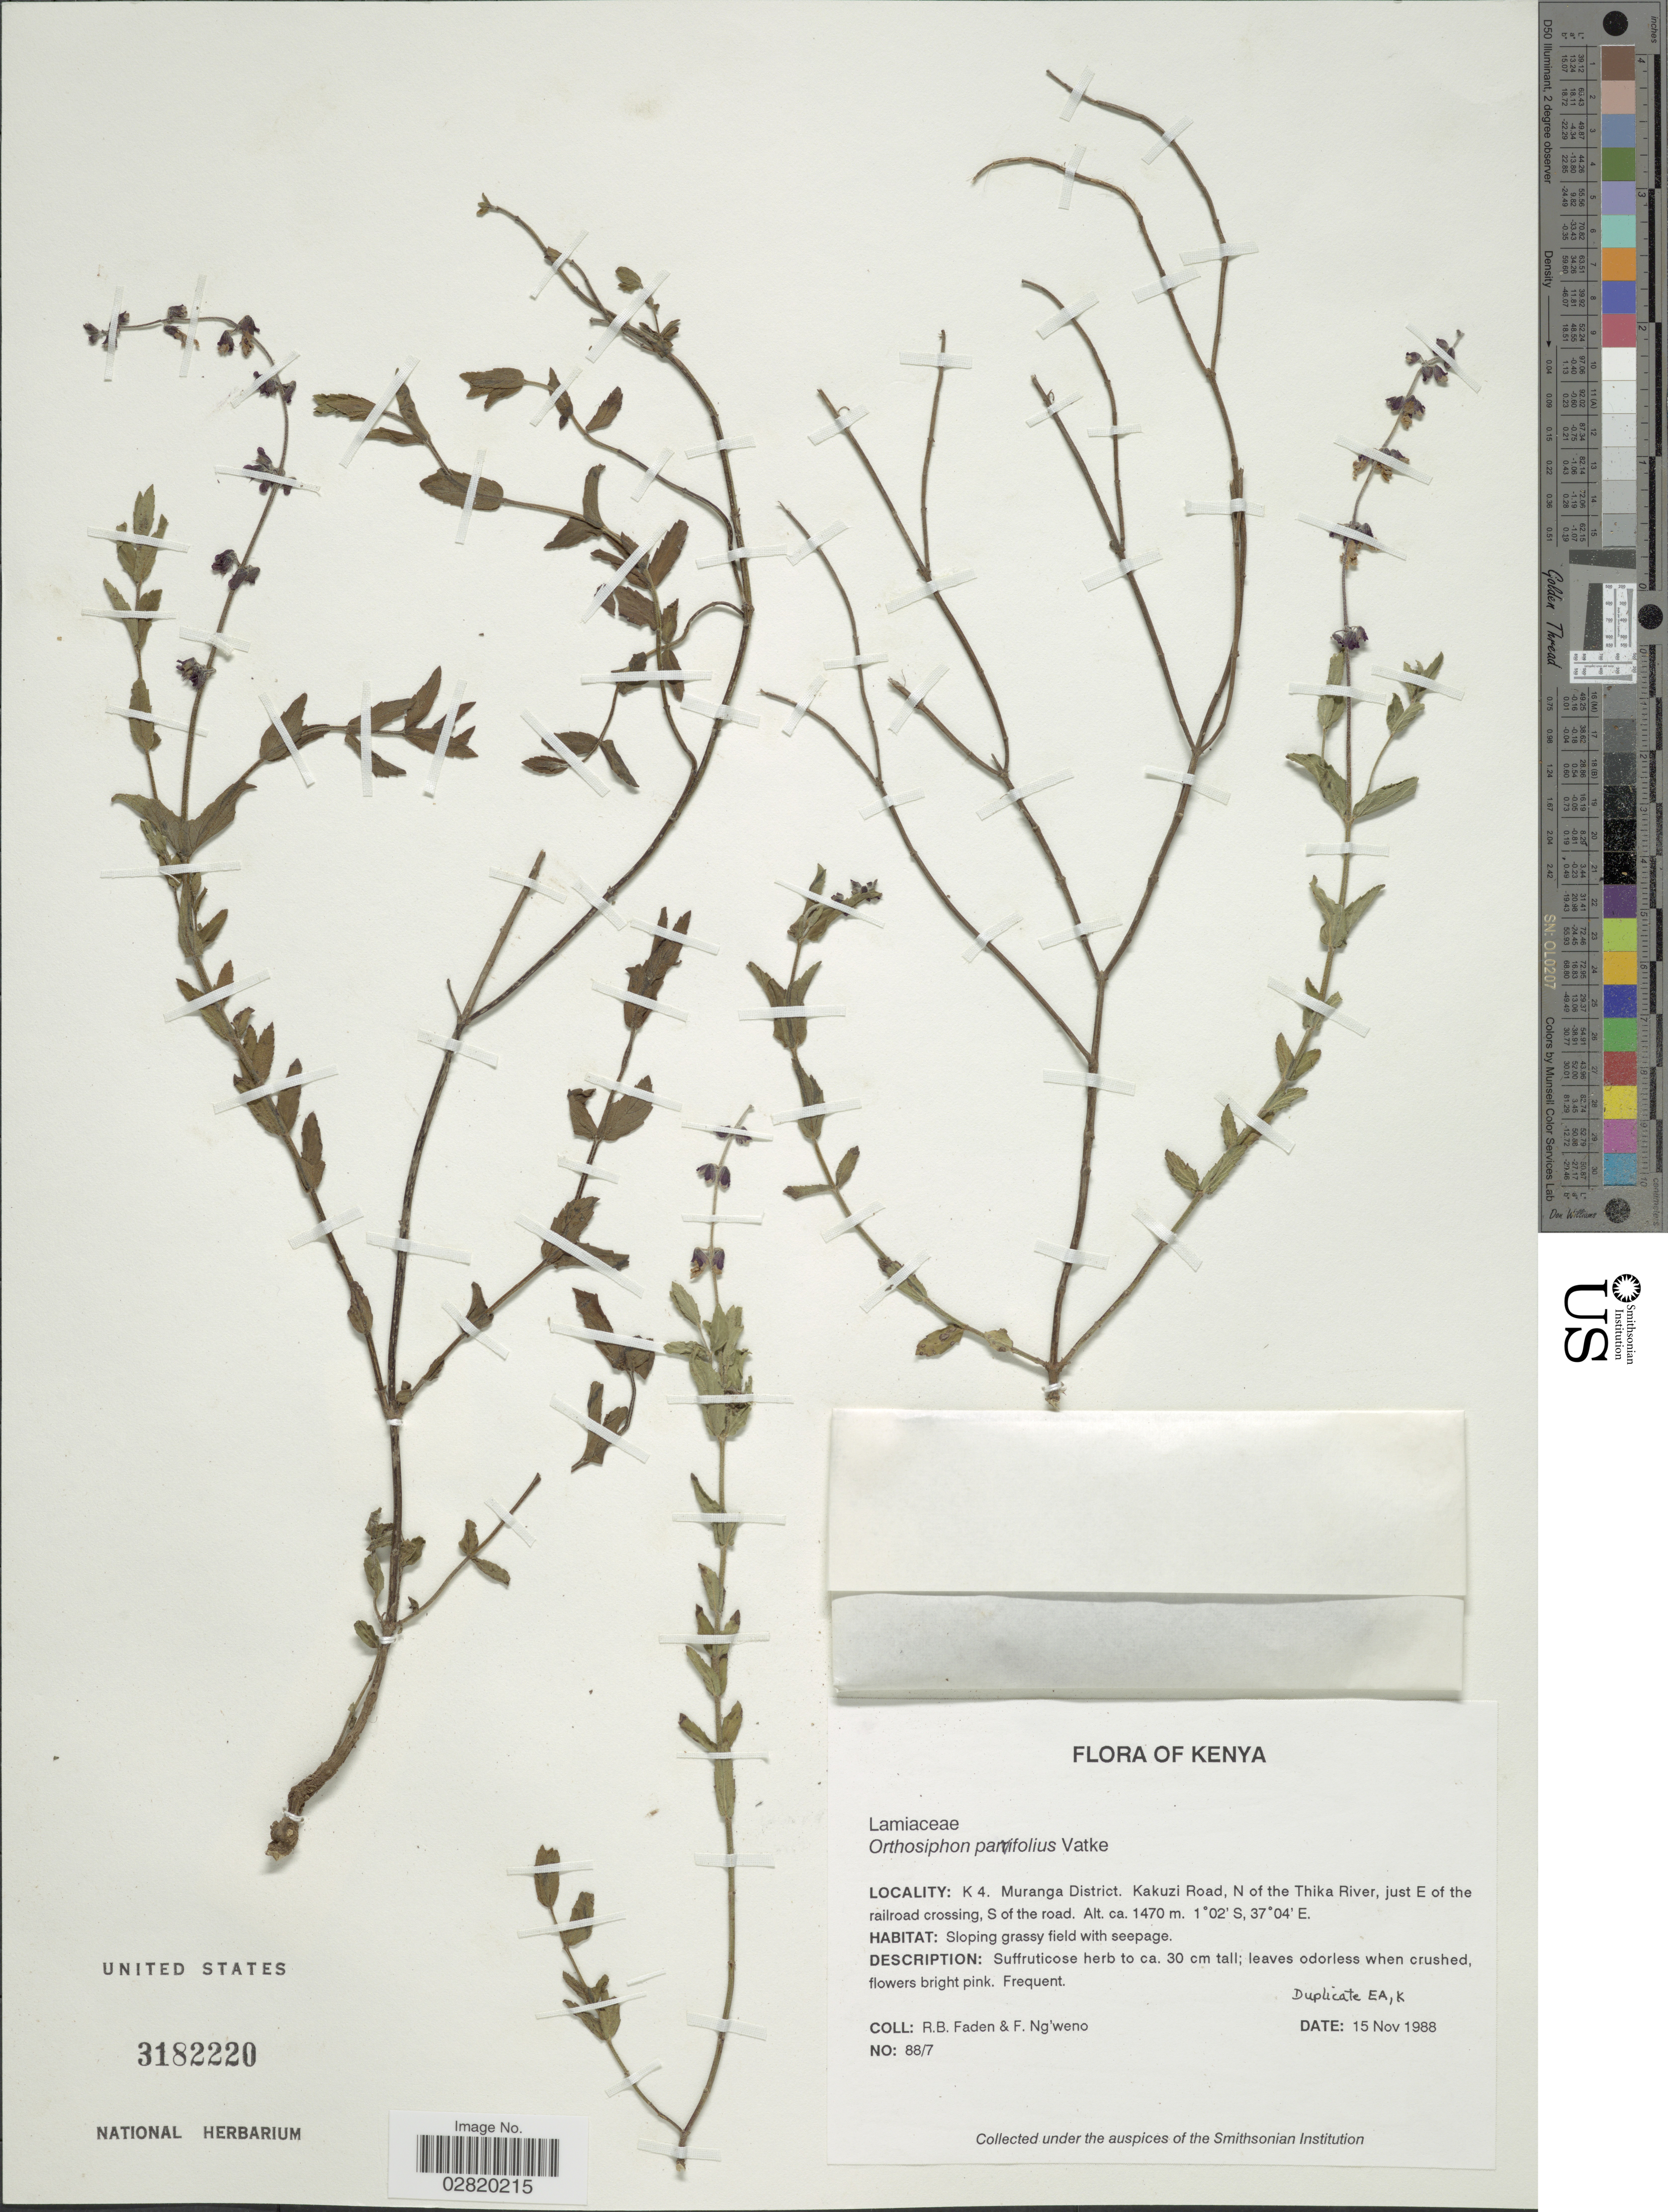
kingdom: Plantae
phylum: Tracheophyta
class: Magnoliopsida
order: Lamiales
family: Lamiaceae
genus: Orthosiphon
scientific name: Orthosiphon parvifolius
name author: Vatke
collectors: R. B. Faden & F. Ng'weno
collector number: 88/7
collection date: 1988-11-15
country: Kenya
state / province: Murang'a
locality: K4. Muranga District. Kakuzi Road, N of the Thika River, just E of the railroad crossing, S of the road.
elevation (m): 1470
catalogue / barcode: US 3182220